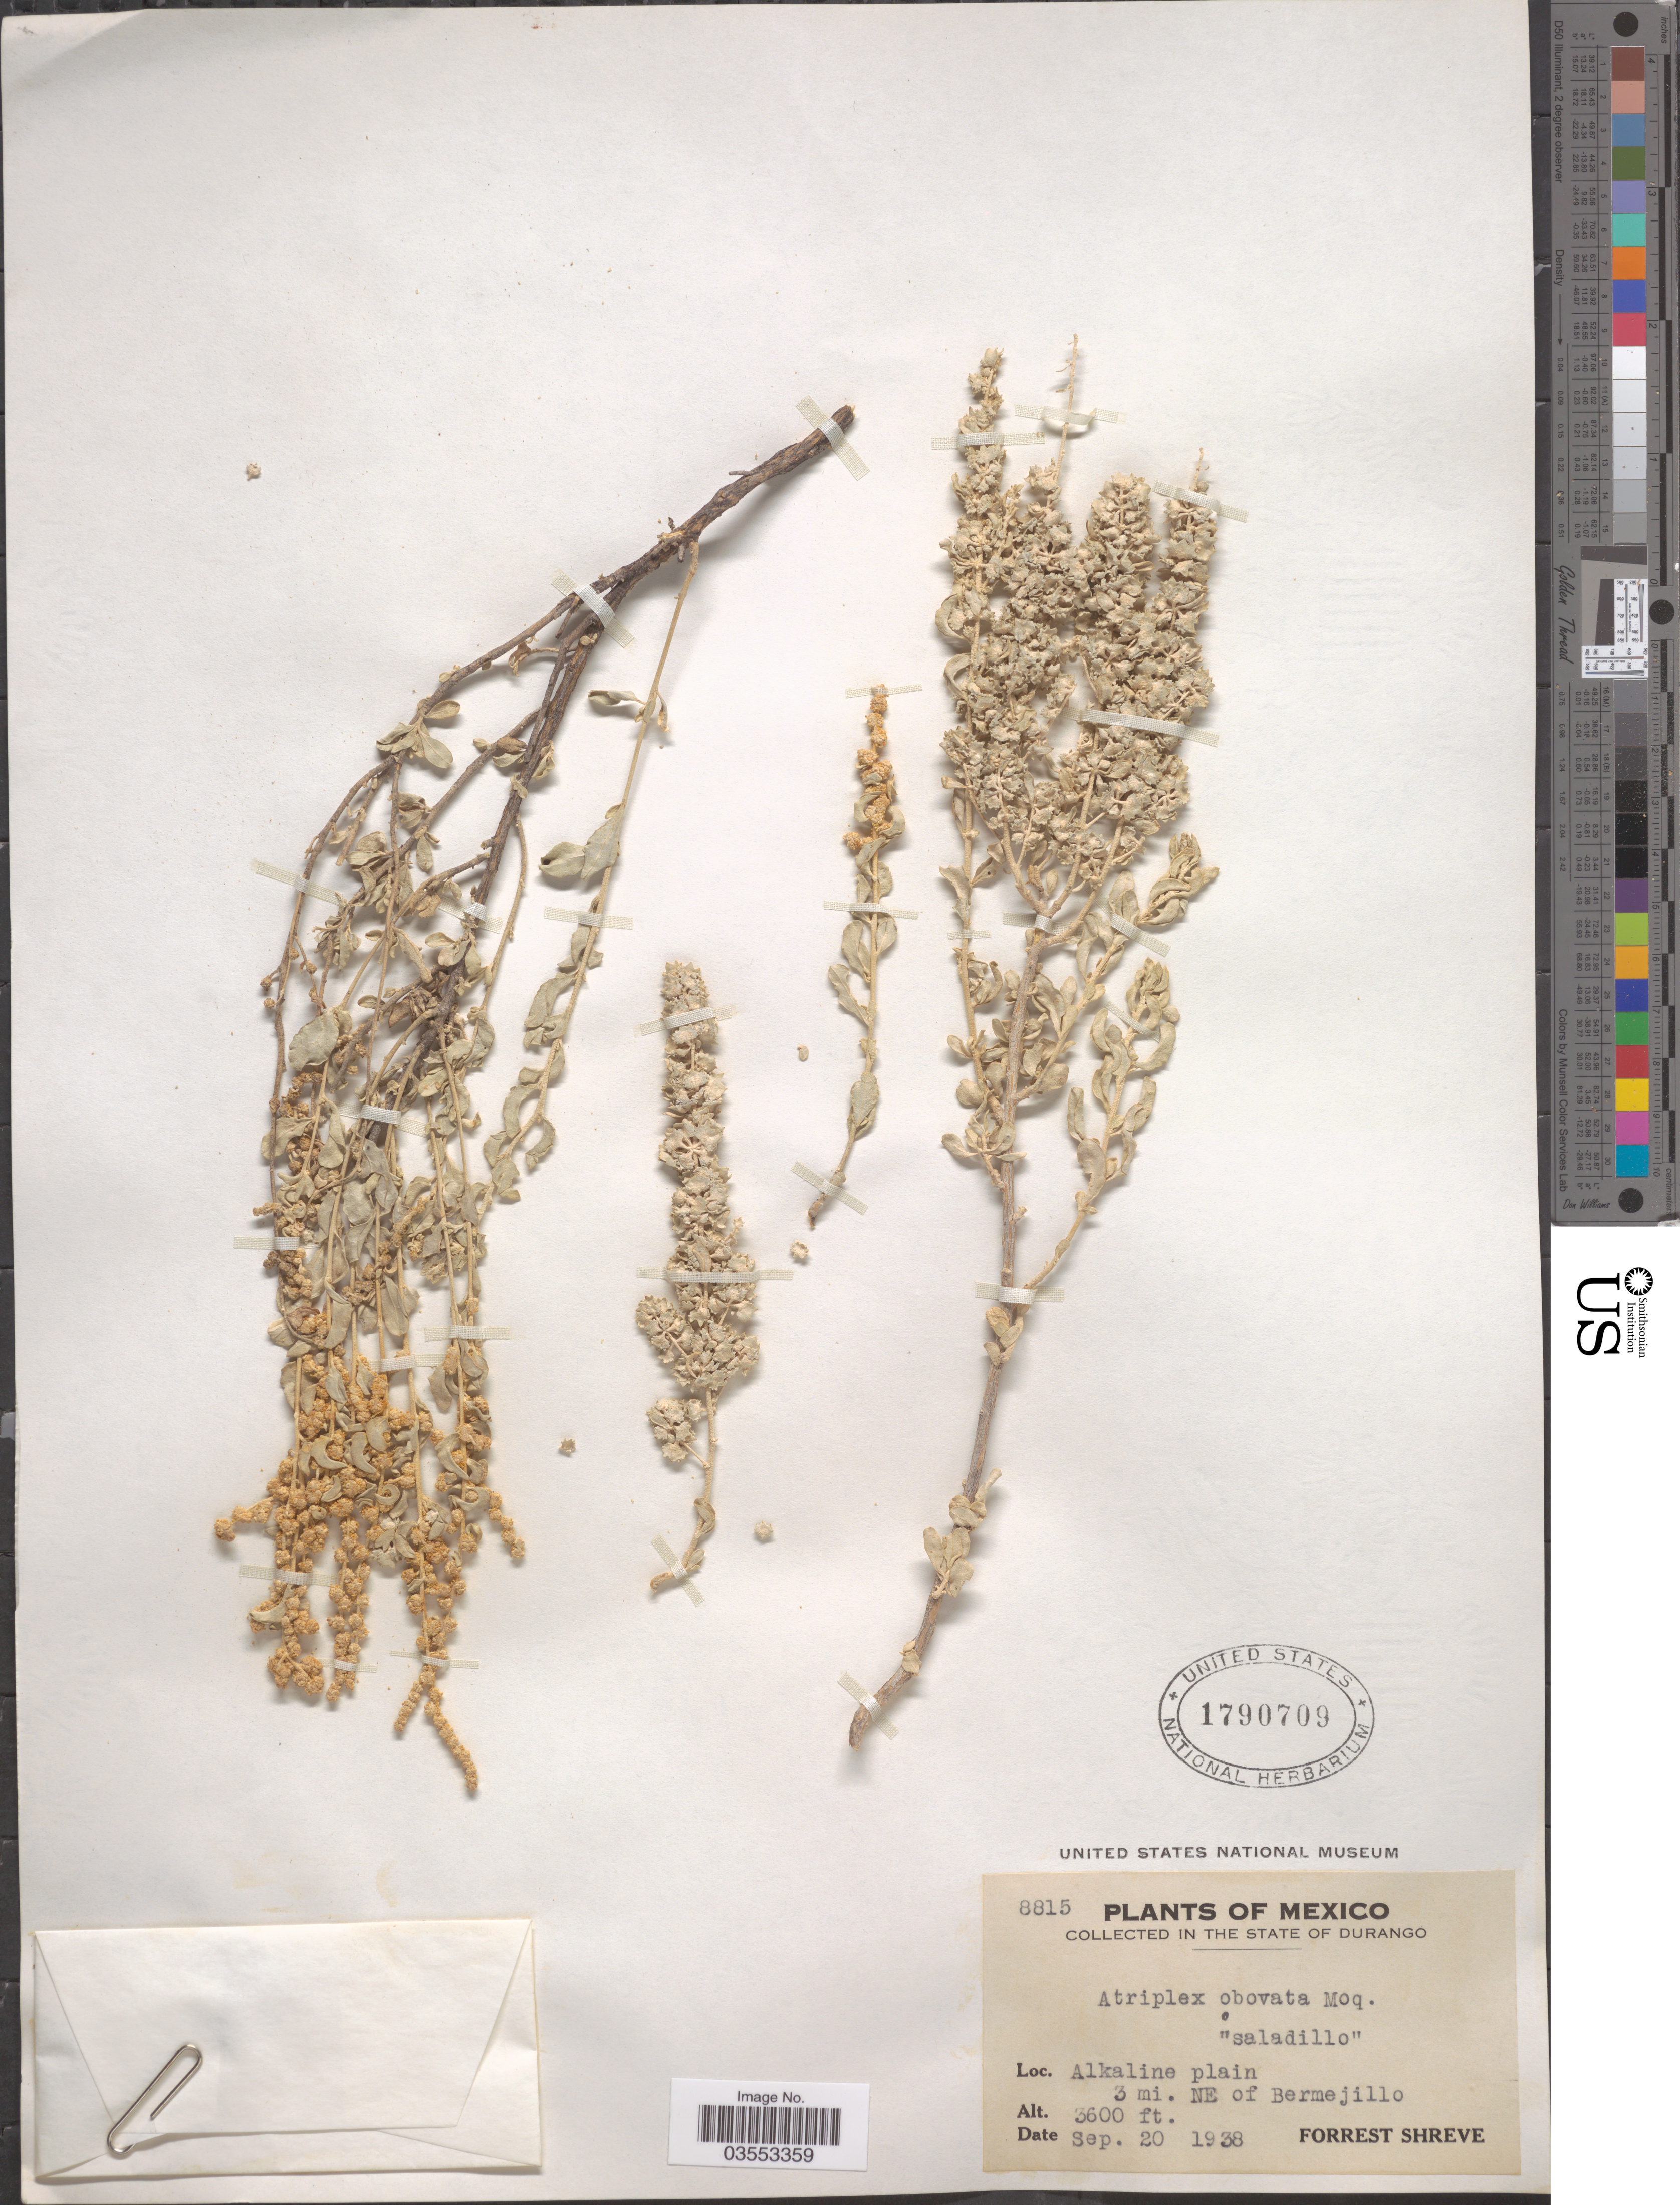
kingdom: Plantae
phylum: Tracheophyta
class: Magnoliopsida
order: Caryophyllales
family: Amaranthaceae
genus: Atriplex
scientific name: Atriplex obovata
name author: Moq.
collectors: F. Shreve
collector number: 8815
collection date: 1938-09-20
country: Mexico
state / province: Durango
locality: Alkaline plain 3 mi. NE of Bermejillo.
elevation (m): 1097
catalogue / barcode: US 1790709